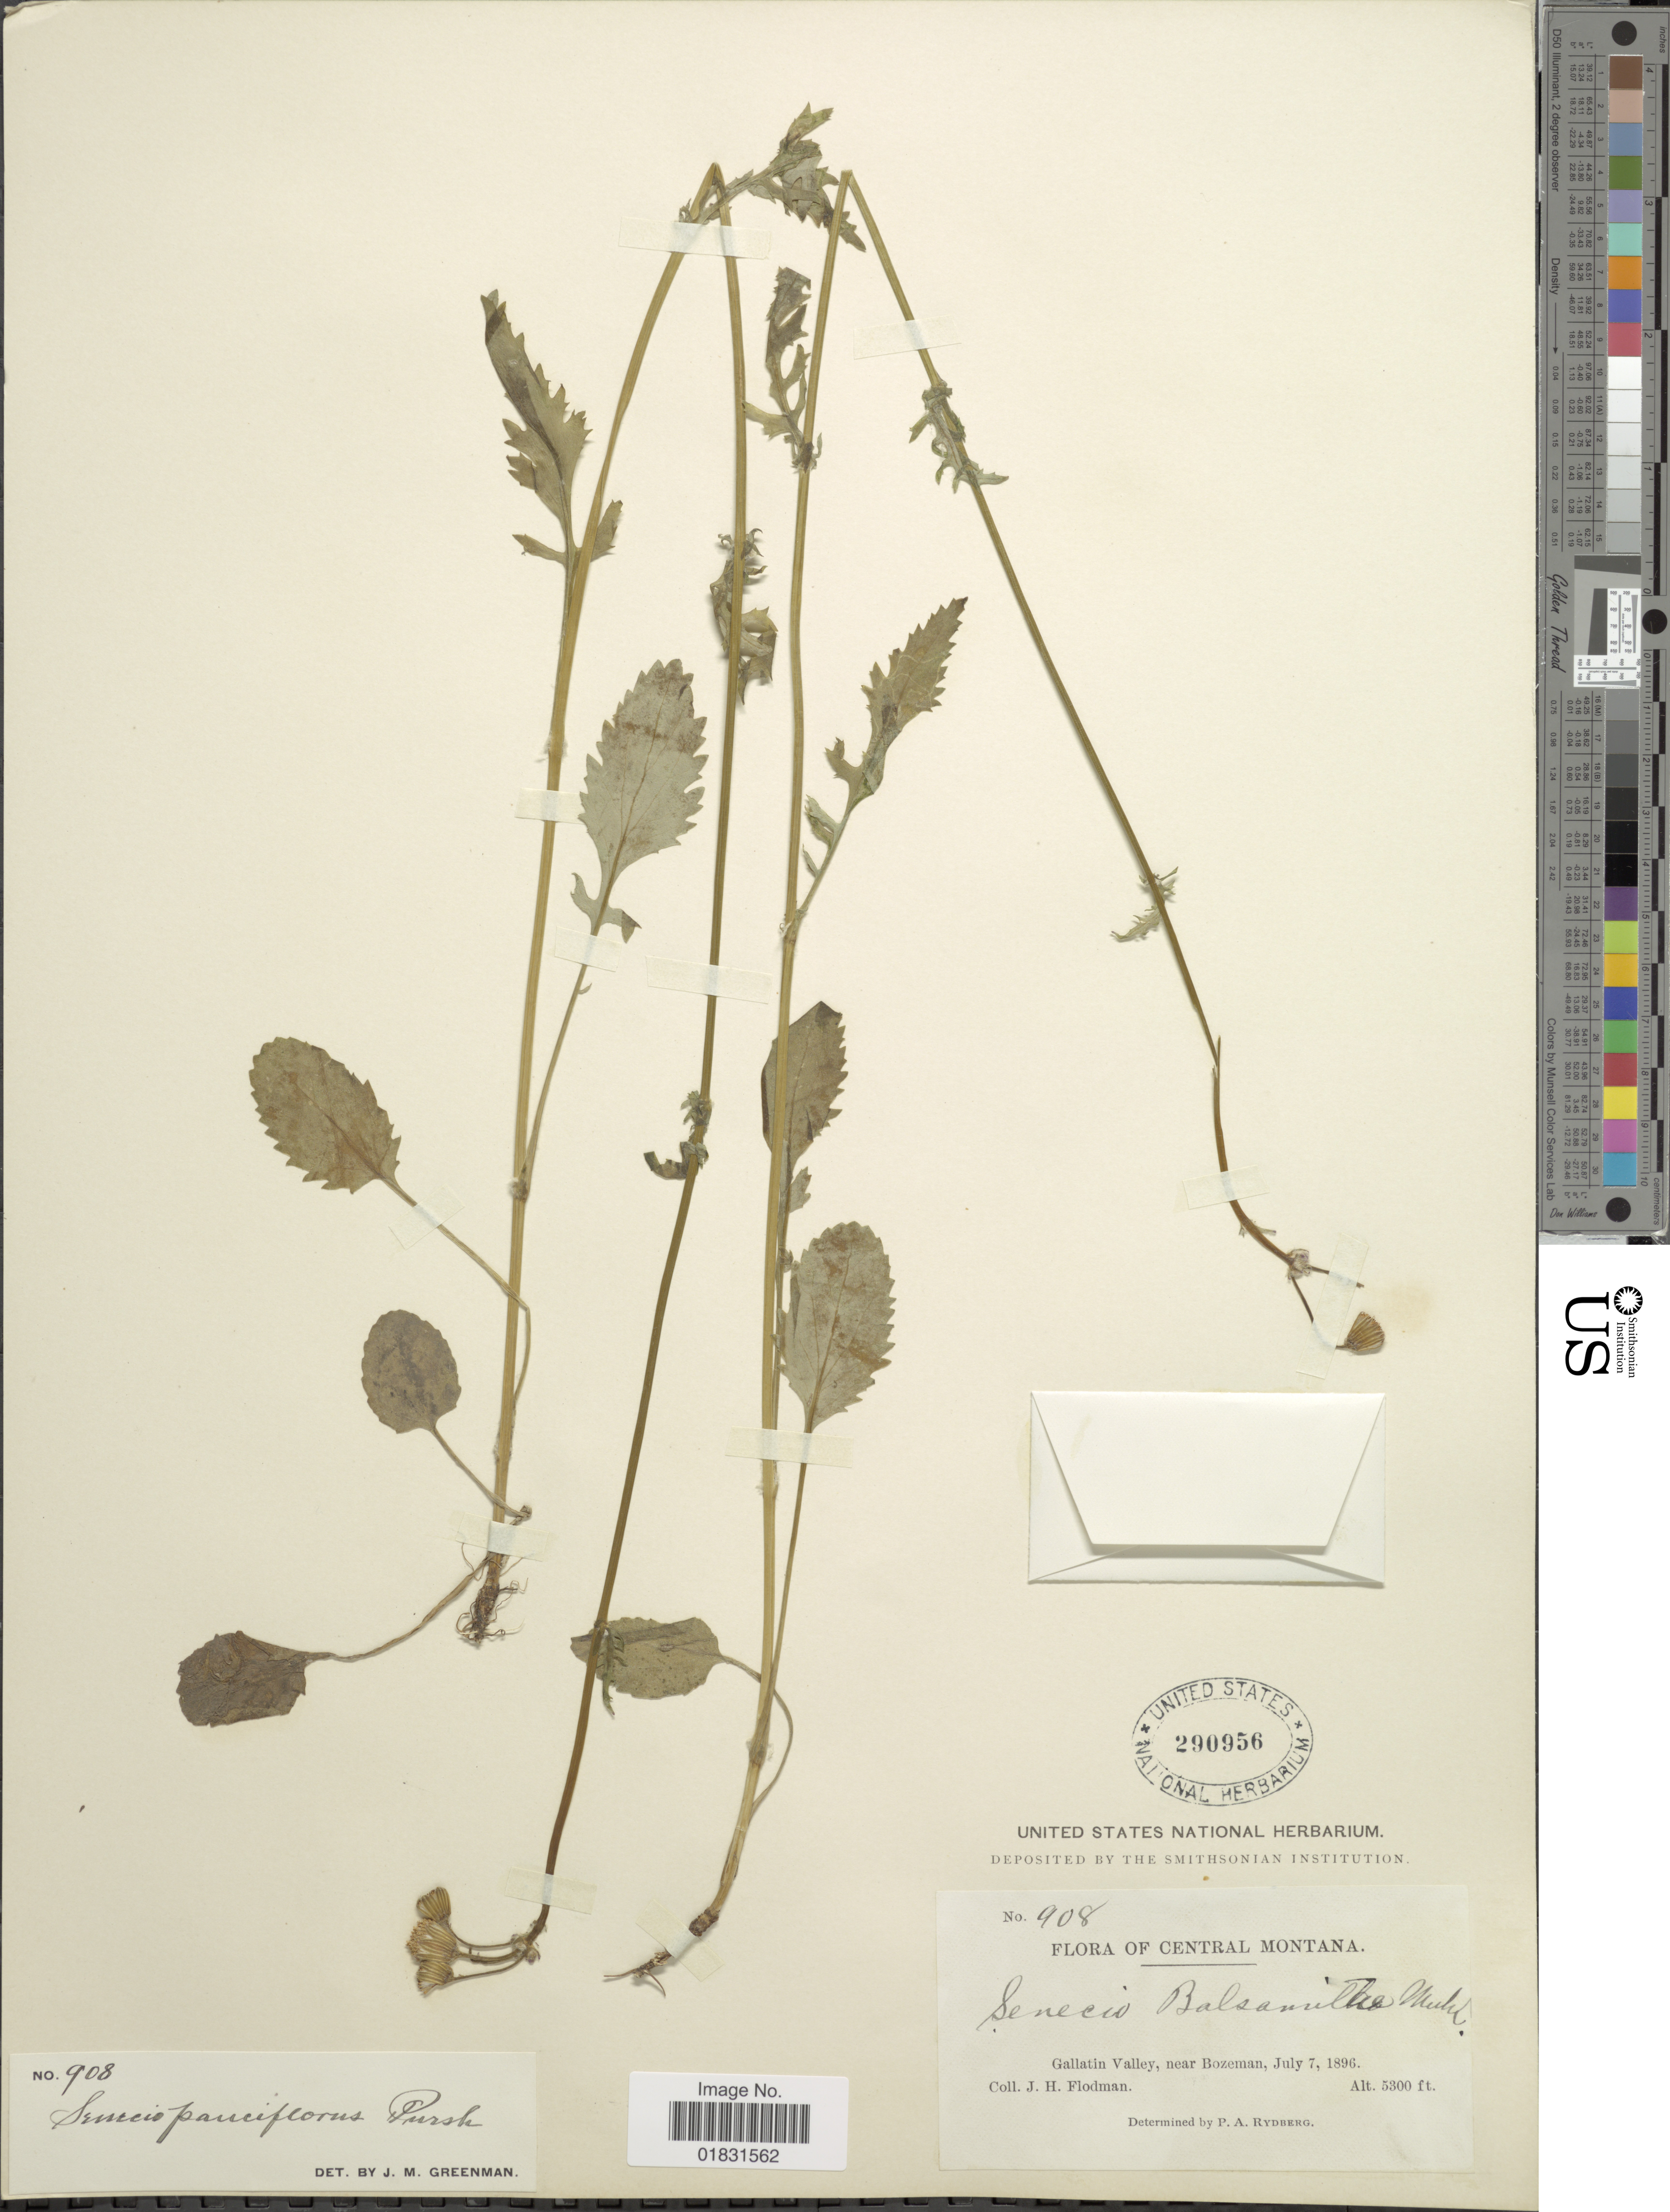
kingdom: Plantae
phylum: Tracheophyta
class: Magnoliopsida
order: Asterales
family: Asteraceae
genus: Packera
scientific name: Packera pauciflora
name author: (Pursh) W.A. Weber & Á. Löve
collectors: J. Flodman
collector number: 908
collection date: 1896-07-07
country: United States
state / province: Montana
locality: Central Montana, Gallatin Valley, near Bozeman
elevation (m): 1615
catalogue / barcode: US 290956